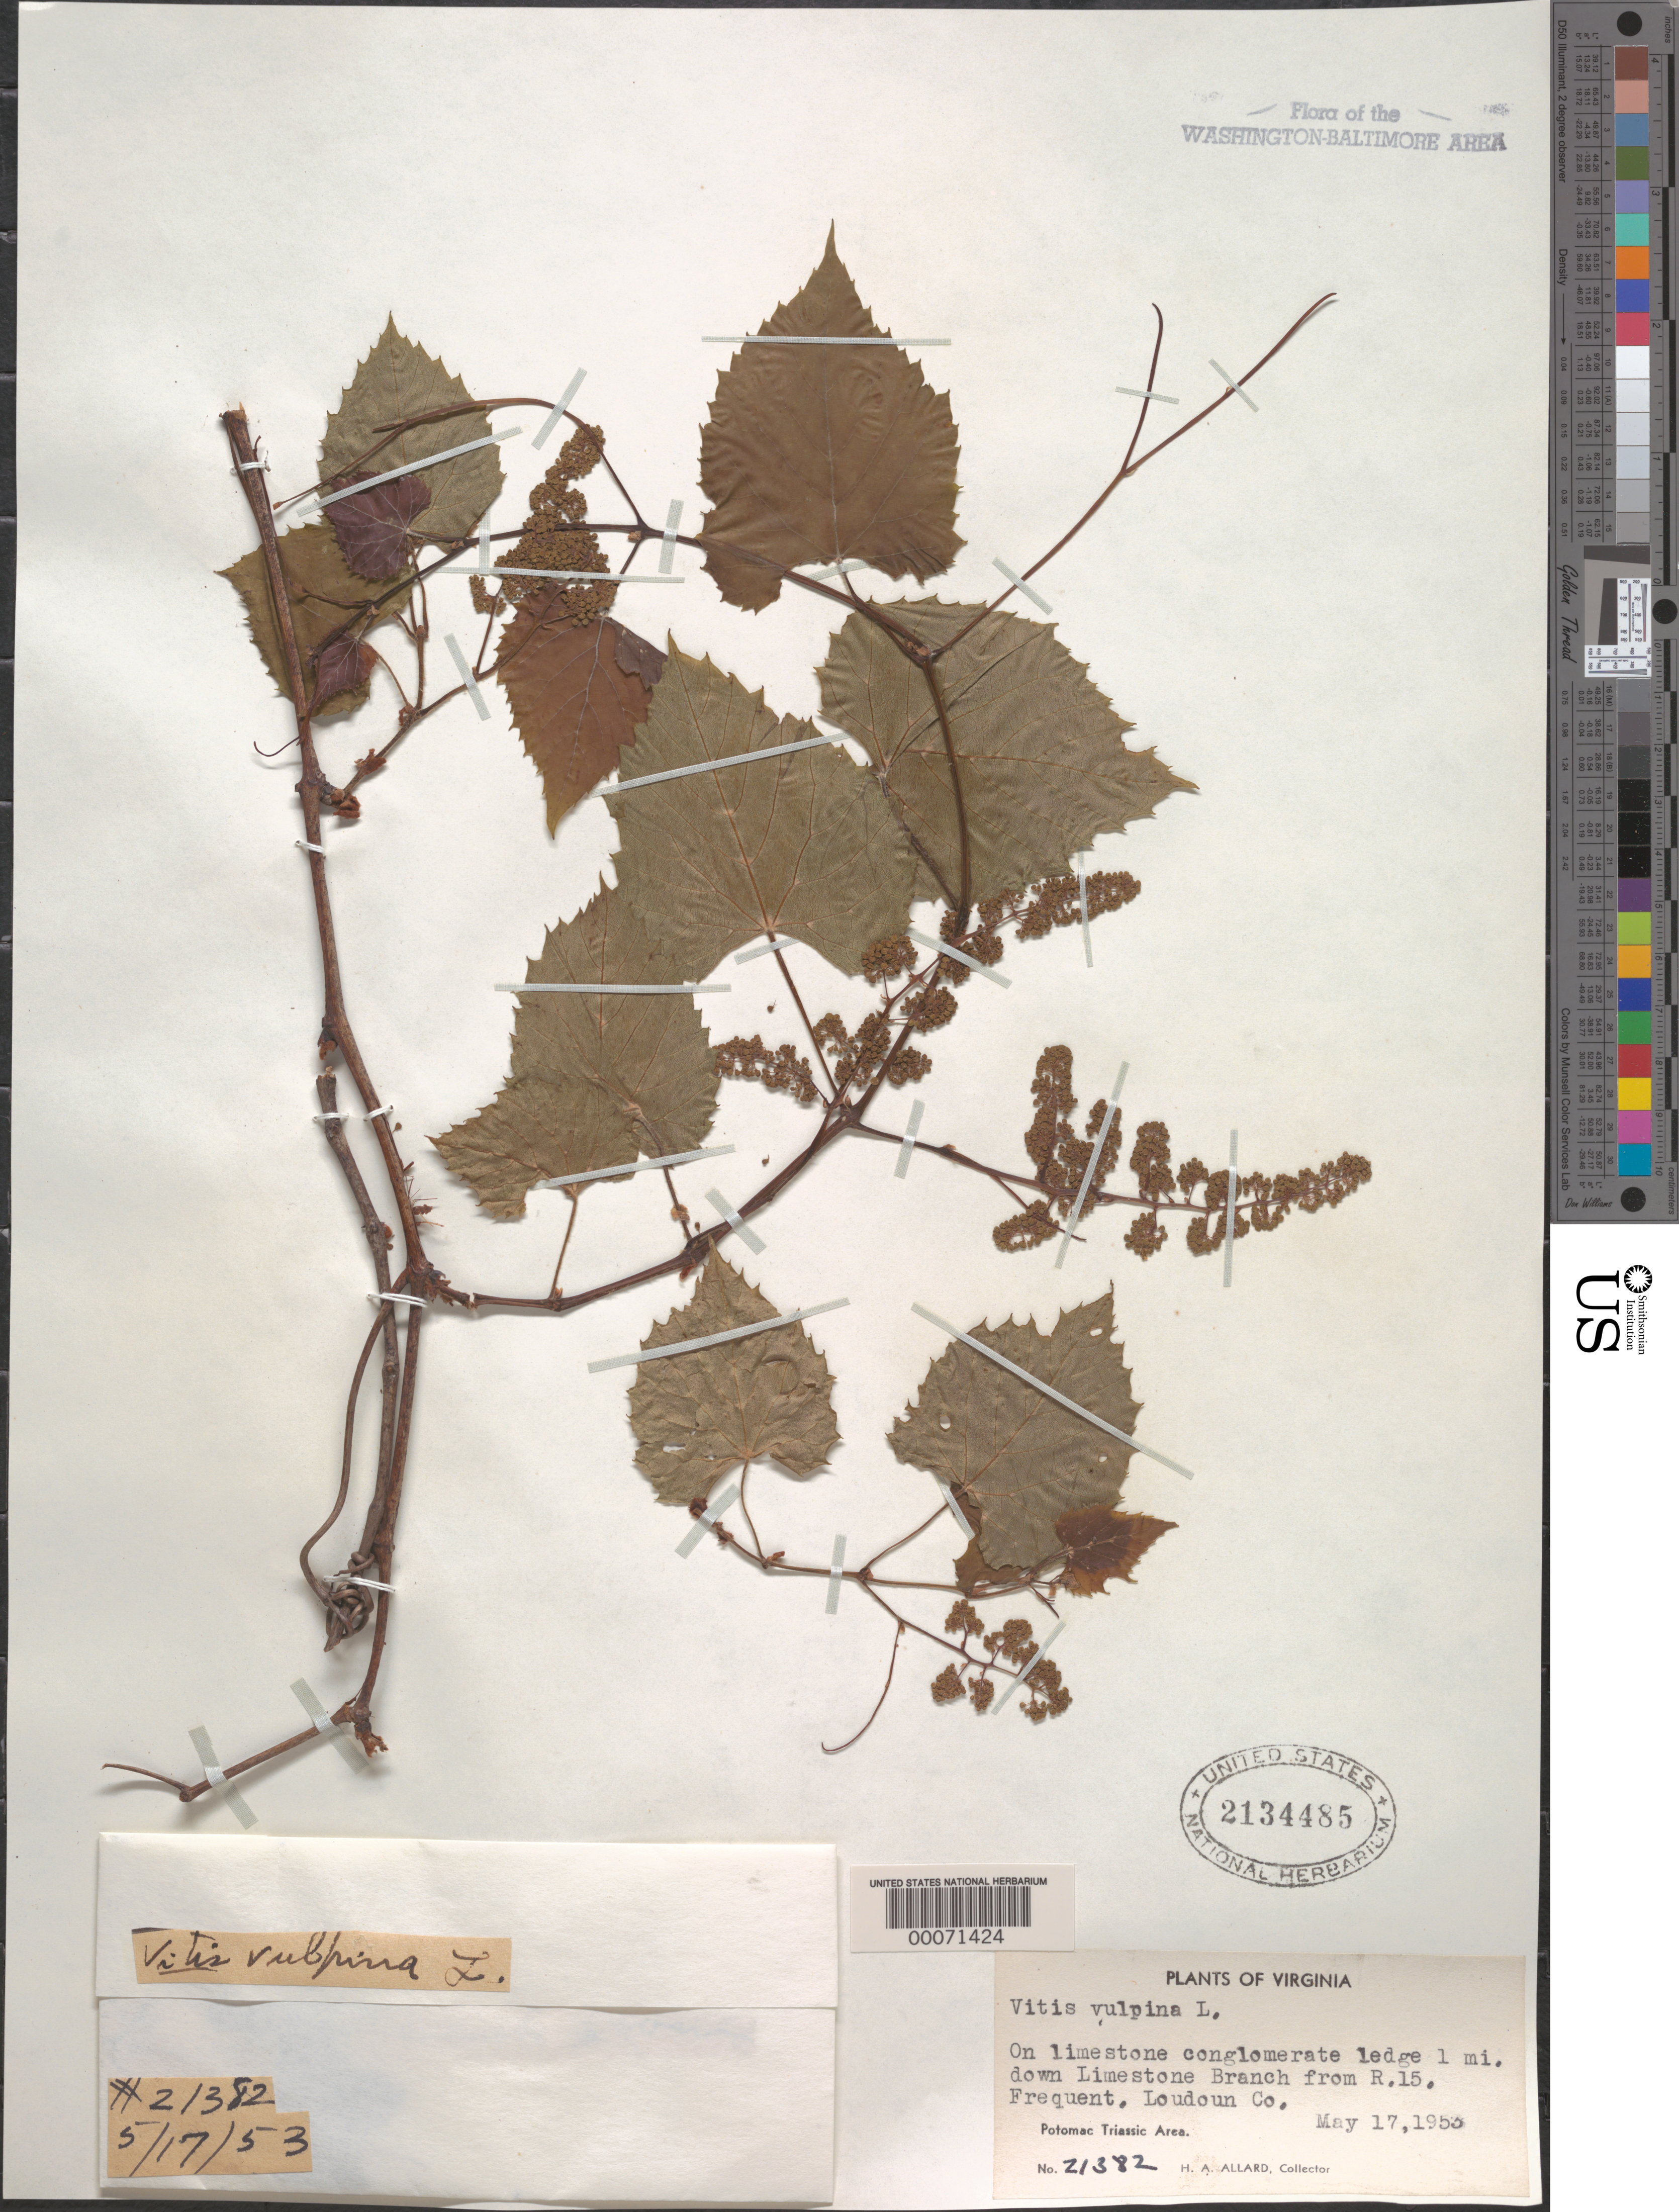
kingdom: Plantae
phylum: Tracheophyta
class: Magnoliopsida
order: Vitales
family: Vitaceae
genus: Vitis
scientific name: Vitis vulpina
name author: L.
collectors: H. A. Allard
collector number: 21382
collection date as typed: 17 May 1953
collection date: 1953-05-17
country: United States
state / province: Virginia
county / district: Loudoun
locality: Downstream from Route 15 on Limestone Branch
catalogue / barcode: US 2134485